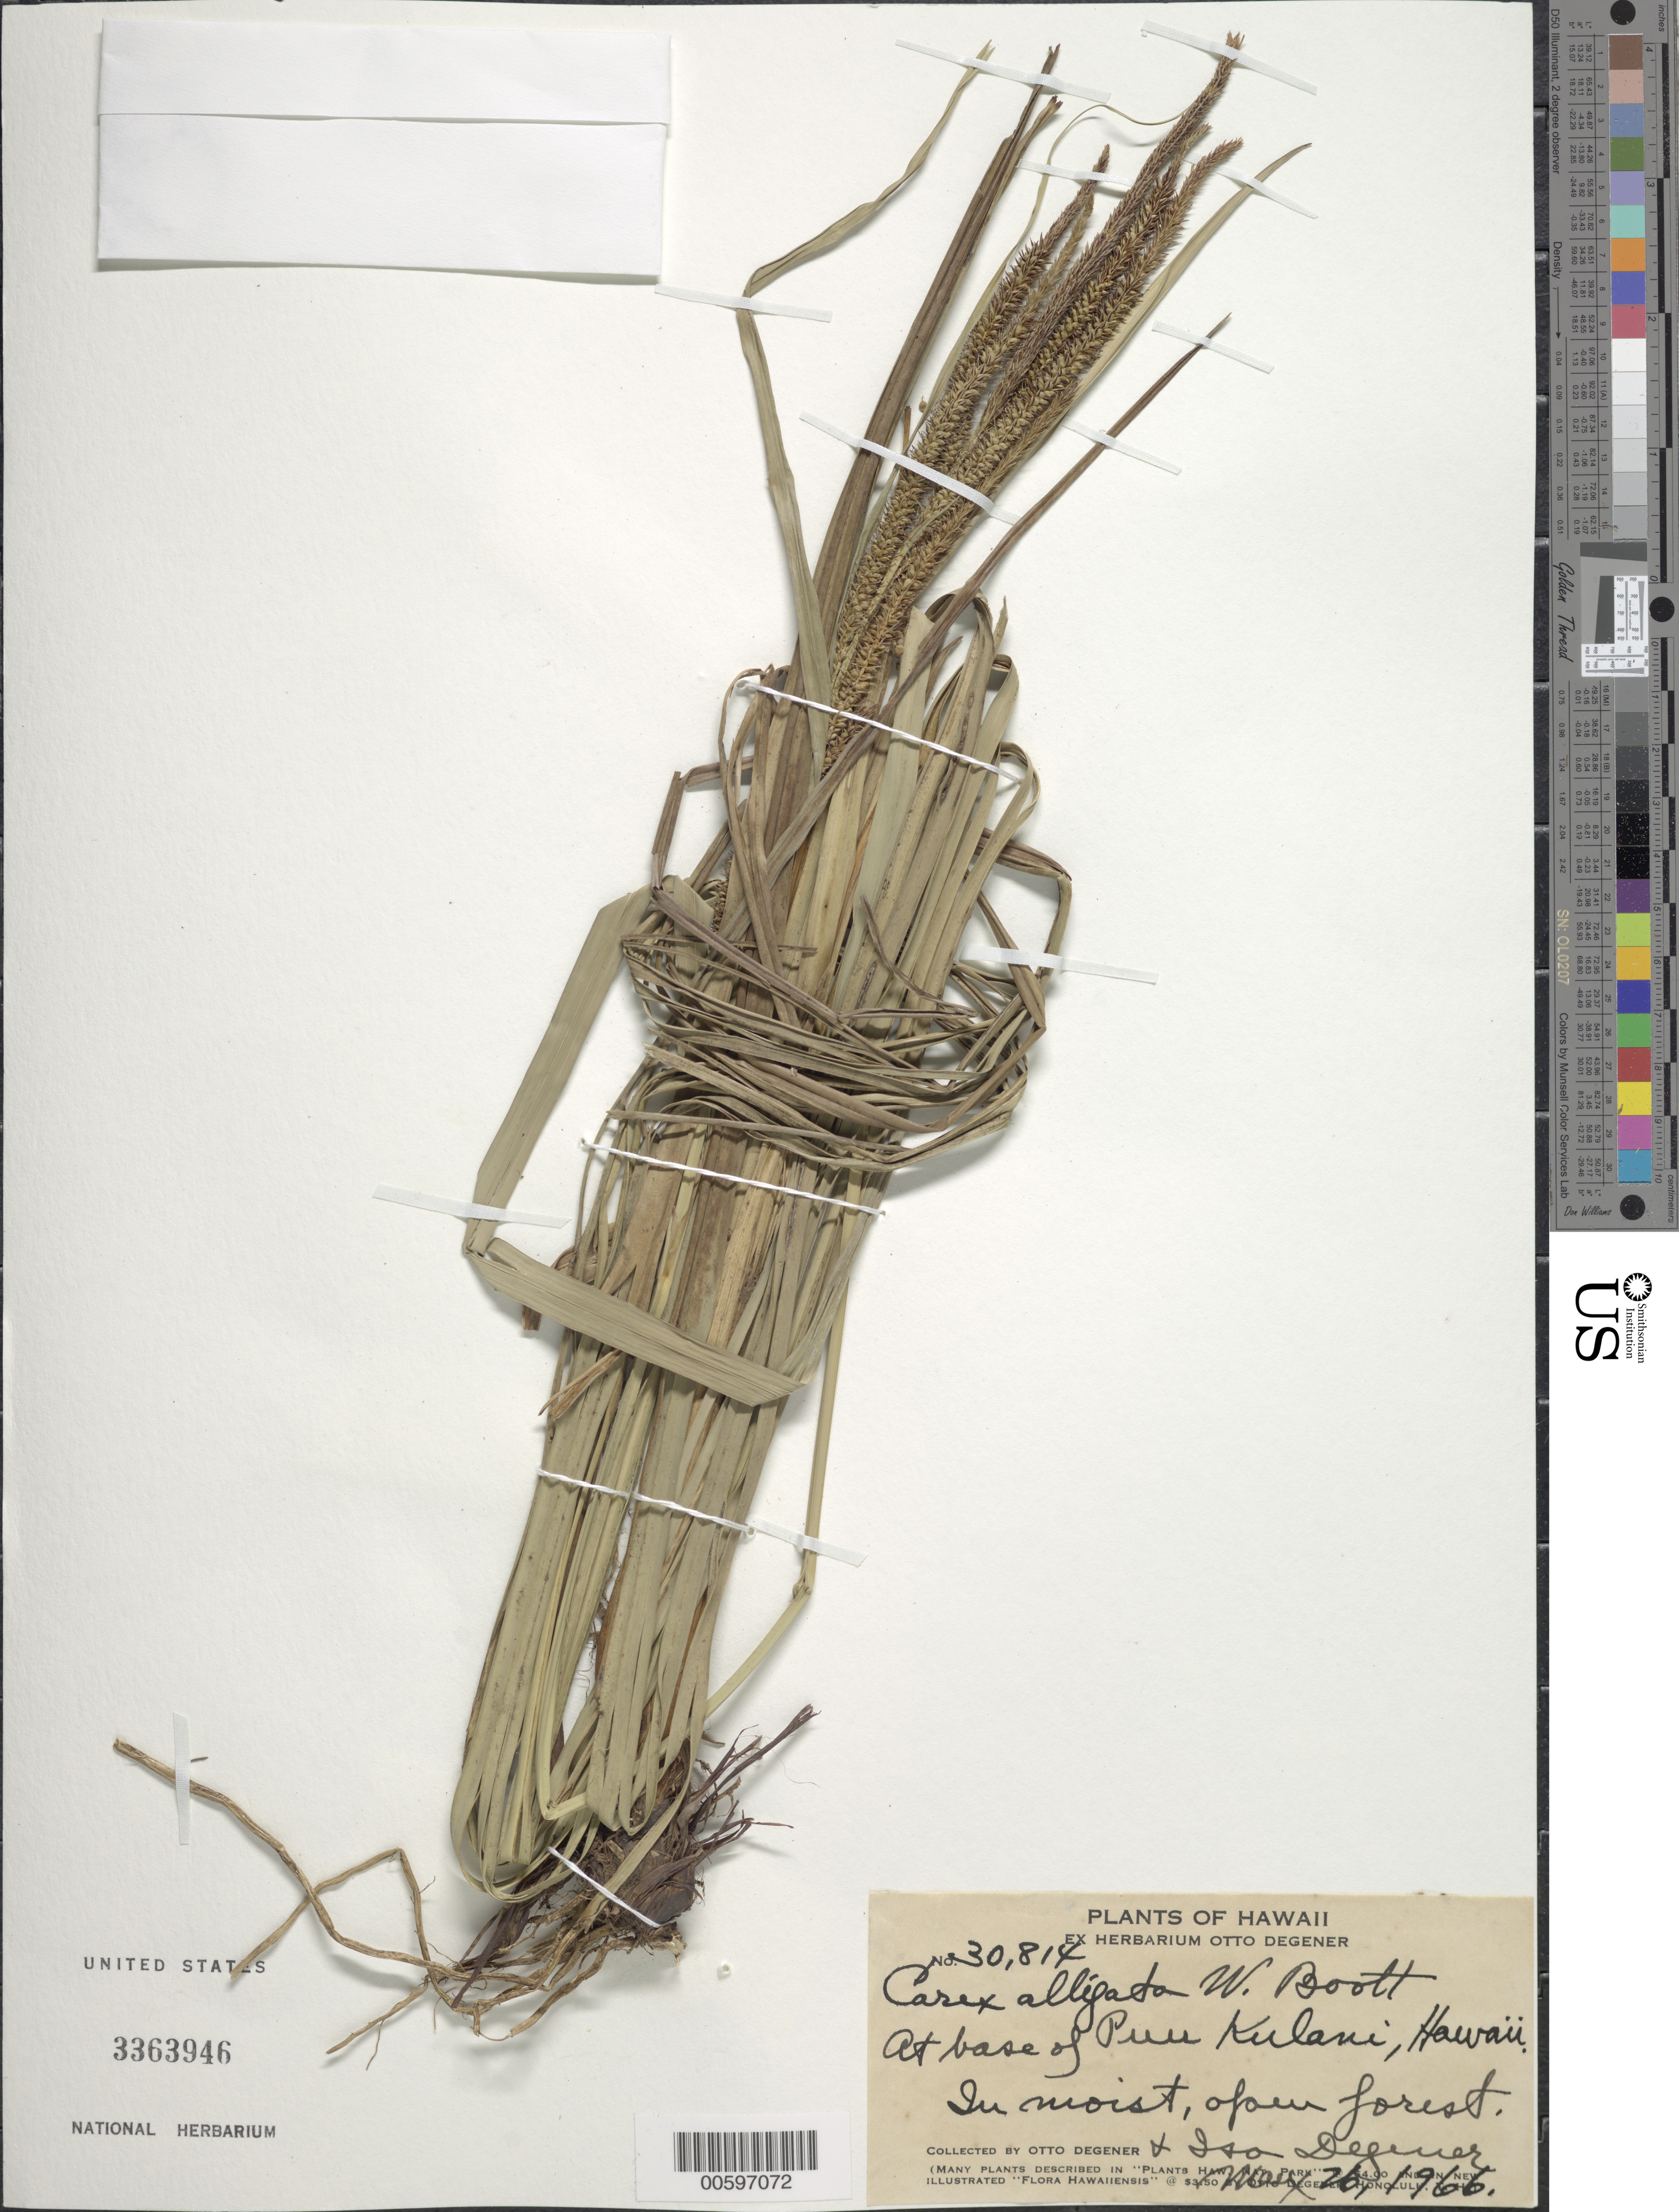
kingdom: Plantae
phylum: Tracheophyta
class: Liliopsida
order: Poales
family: Cyperaceae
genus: Carex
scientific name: Carex alligata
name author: Boott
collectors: O. Degener & I. Degener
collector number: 30814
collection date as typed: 26 May 1966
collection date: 1966-05-26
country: United States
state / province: Hawaii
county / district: Hawaii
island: Hawaii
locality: At base of Puu Kulani.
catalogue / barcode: US 3363946